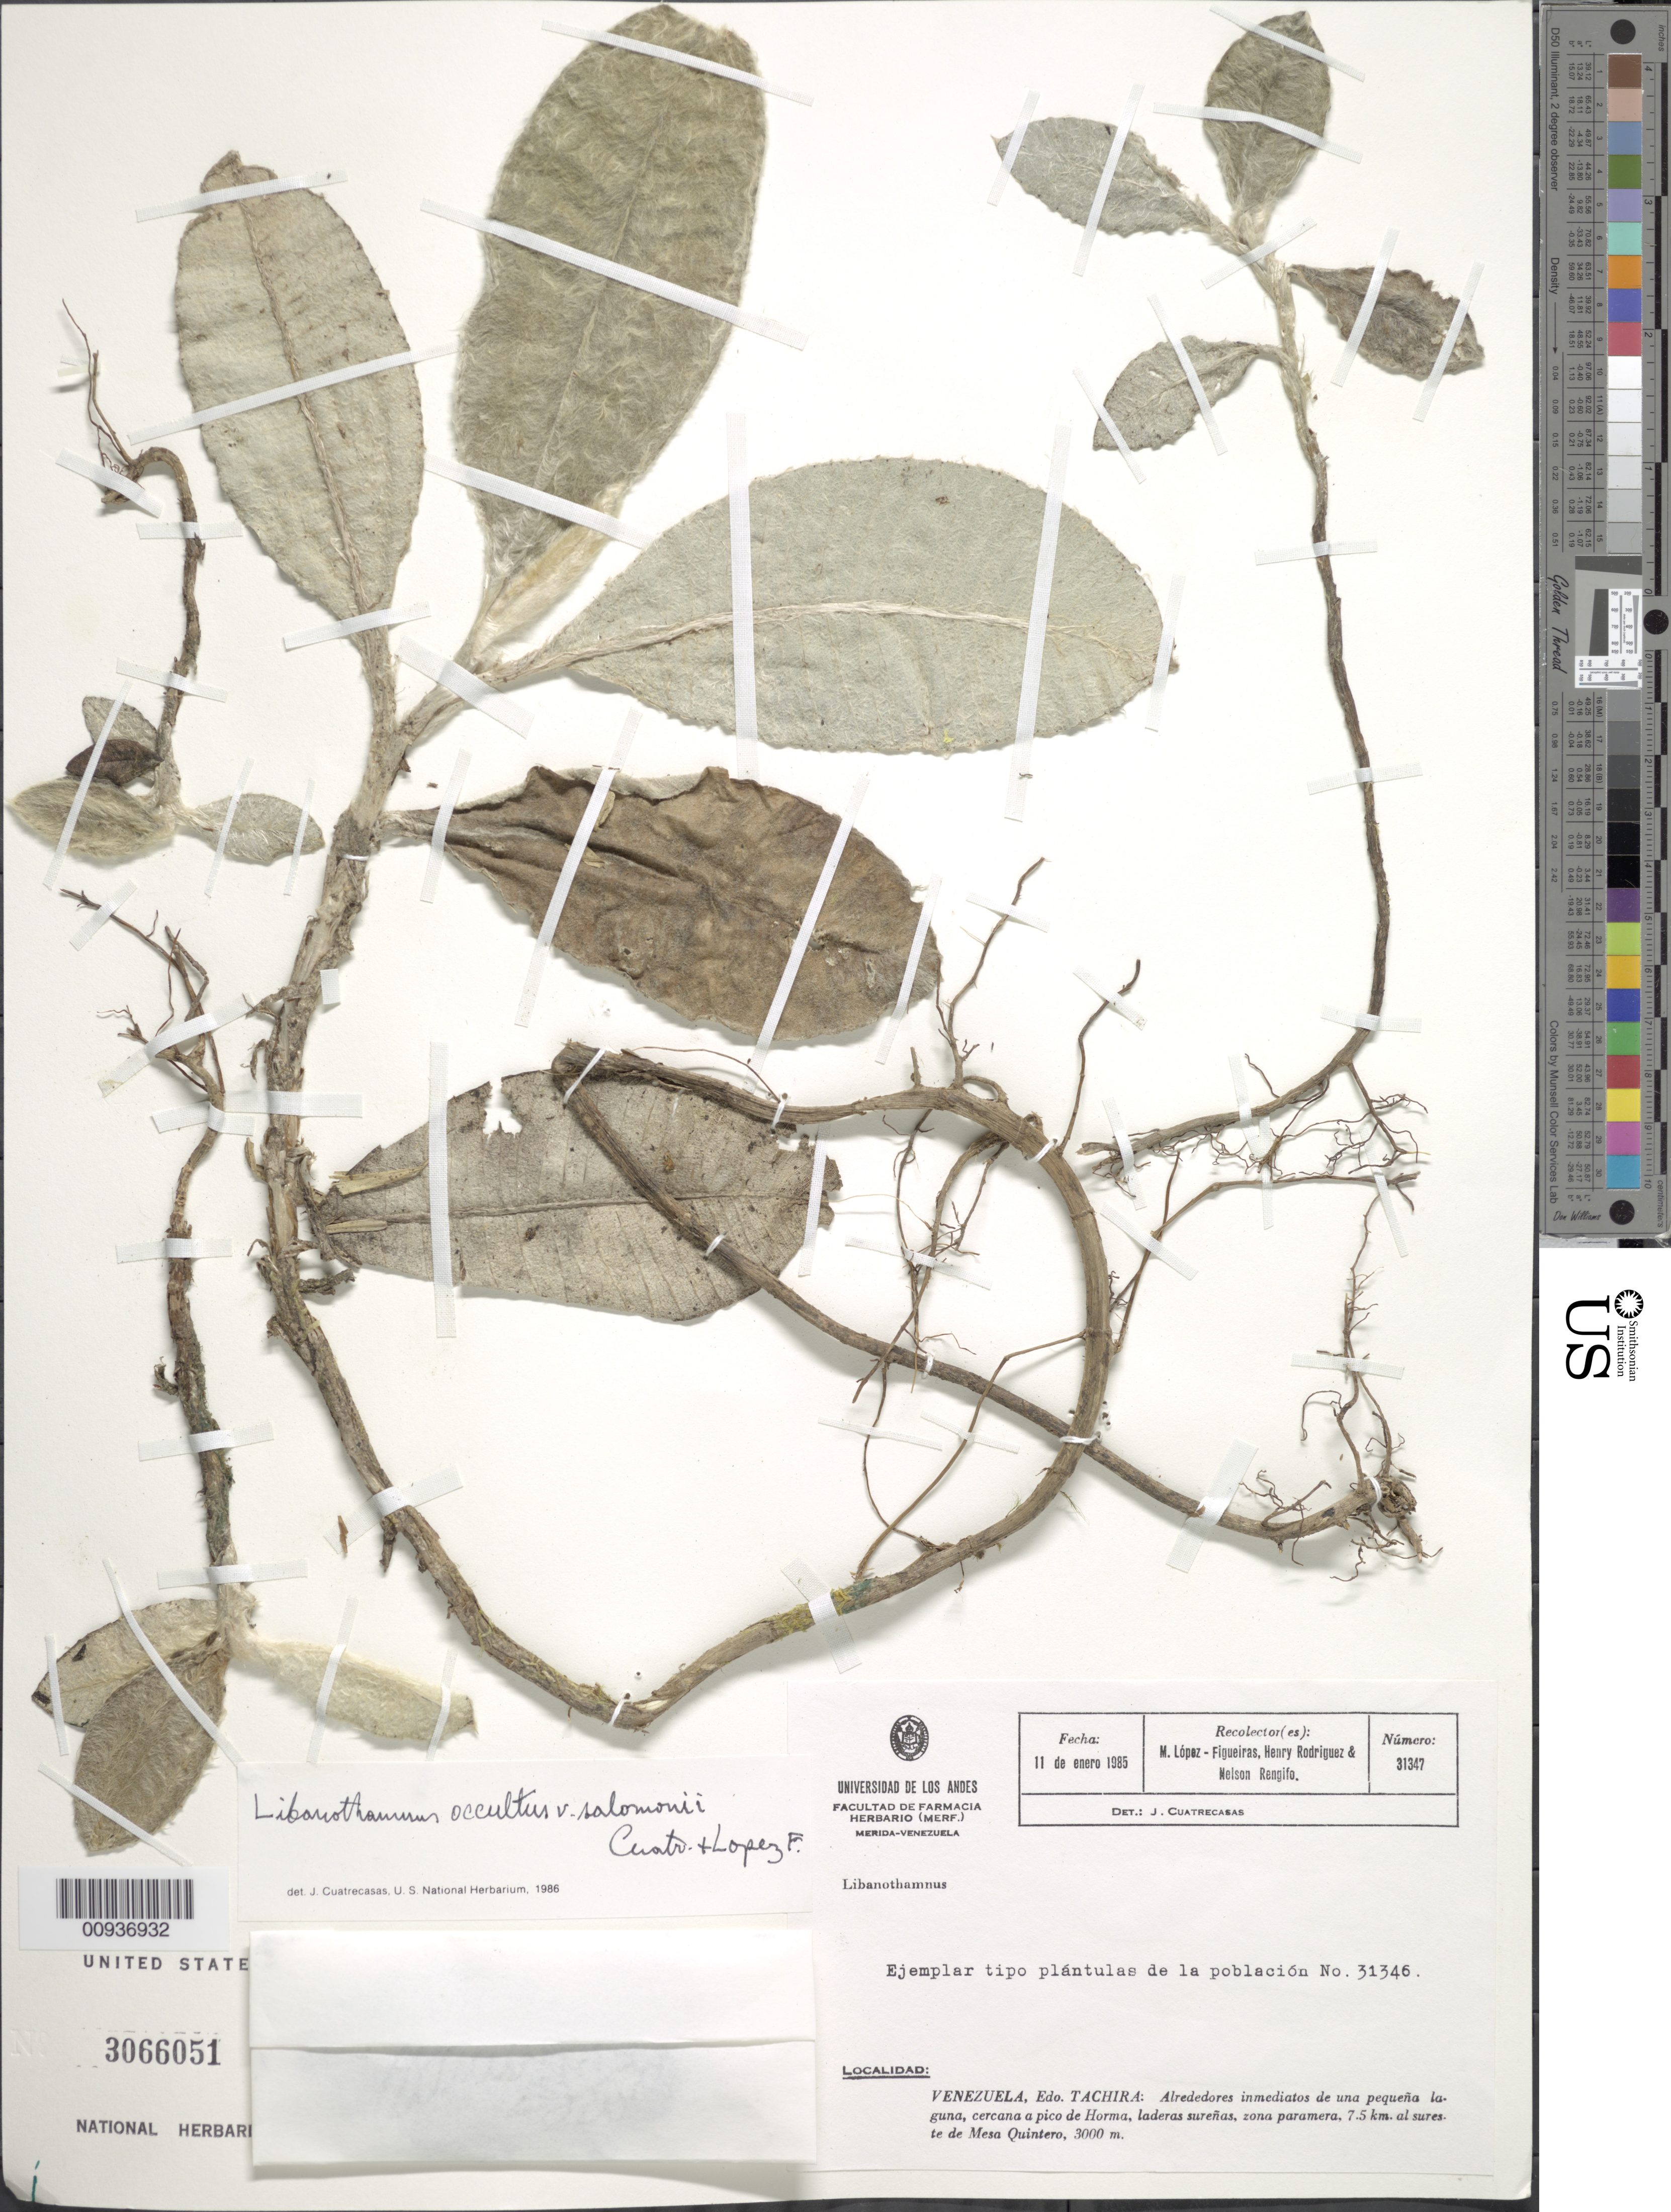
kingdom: Plantae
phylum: Tracheophyta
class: Magnoliopsida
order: Asterales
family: Asteraceae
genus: Libanothamnus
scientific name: Libanothamnus occultus subsp. occultus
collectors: M. López Figueiras, H. A. Rodriguez & N. Rengifo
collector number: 31347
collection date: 1985-01-11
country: Venezuela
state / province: Táchira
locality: Alrededores inmediatos de una pequeña laguna, cercana a pico de Horma, laderas sureñas, zona paramera, 7.5 km al sureste de Mesa Quintero.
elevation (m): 3000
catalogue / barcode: US 3066051